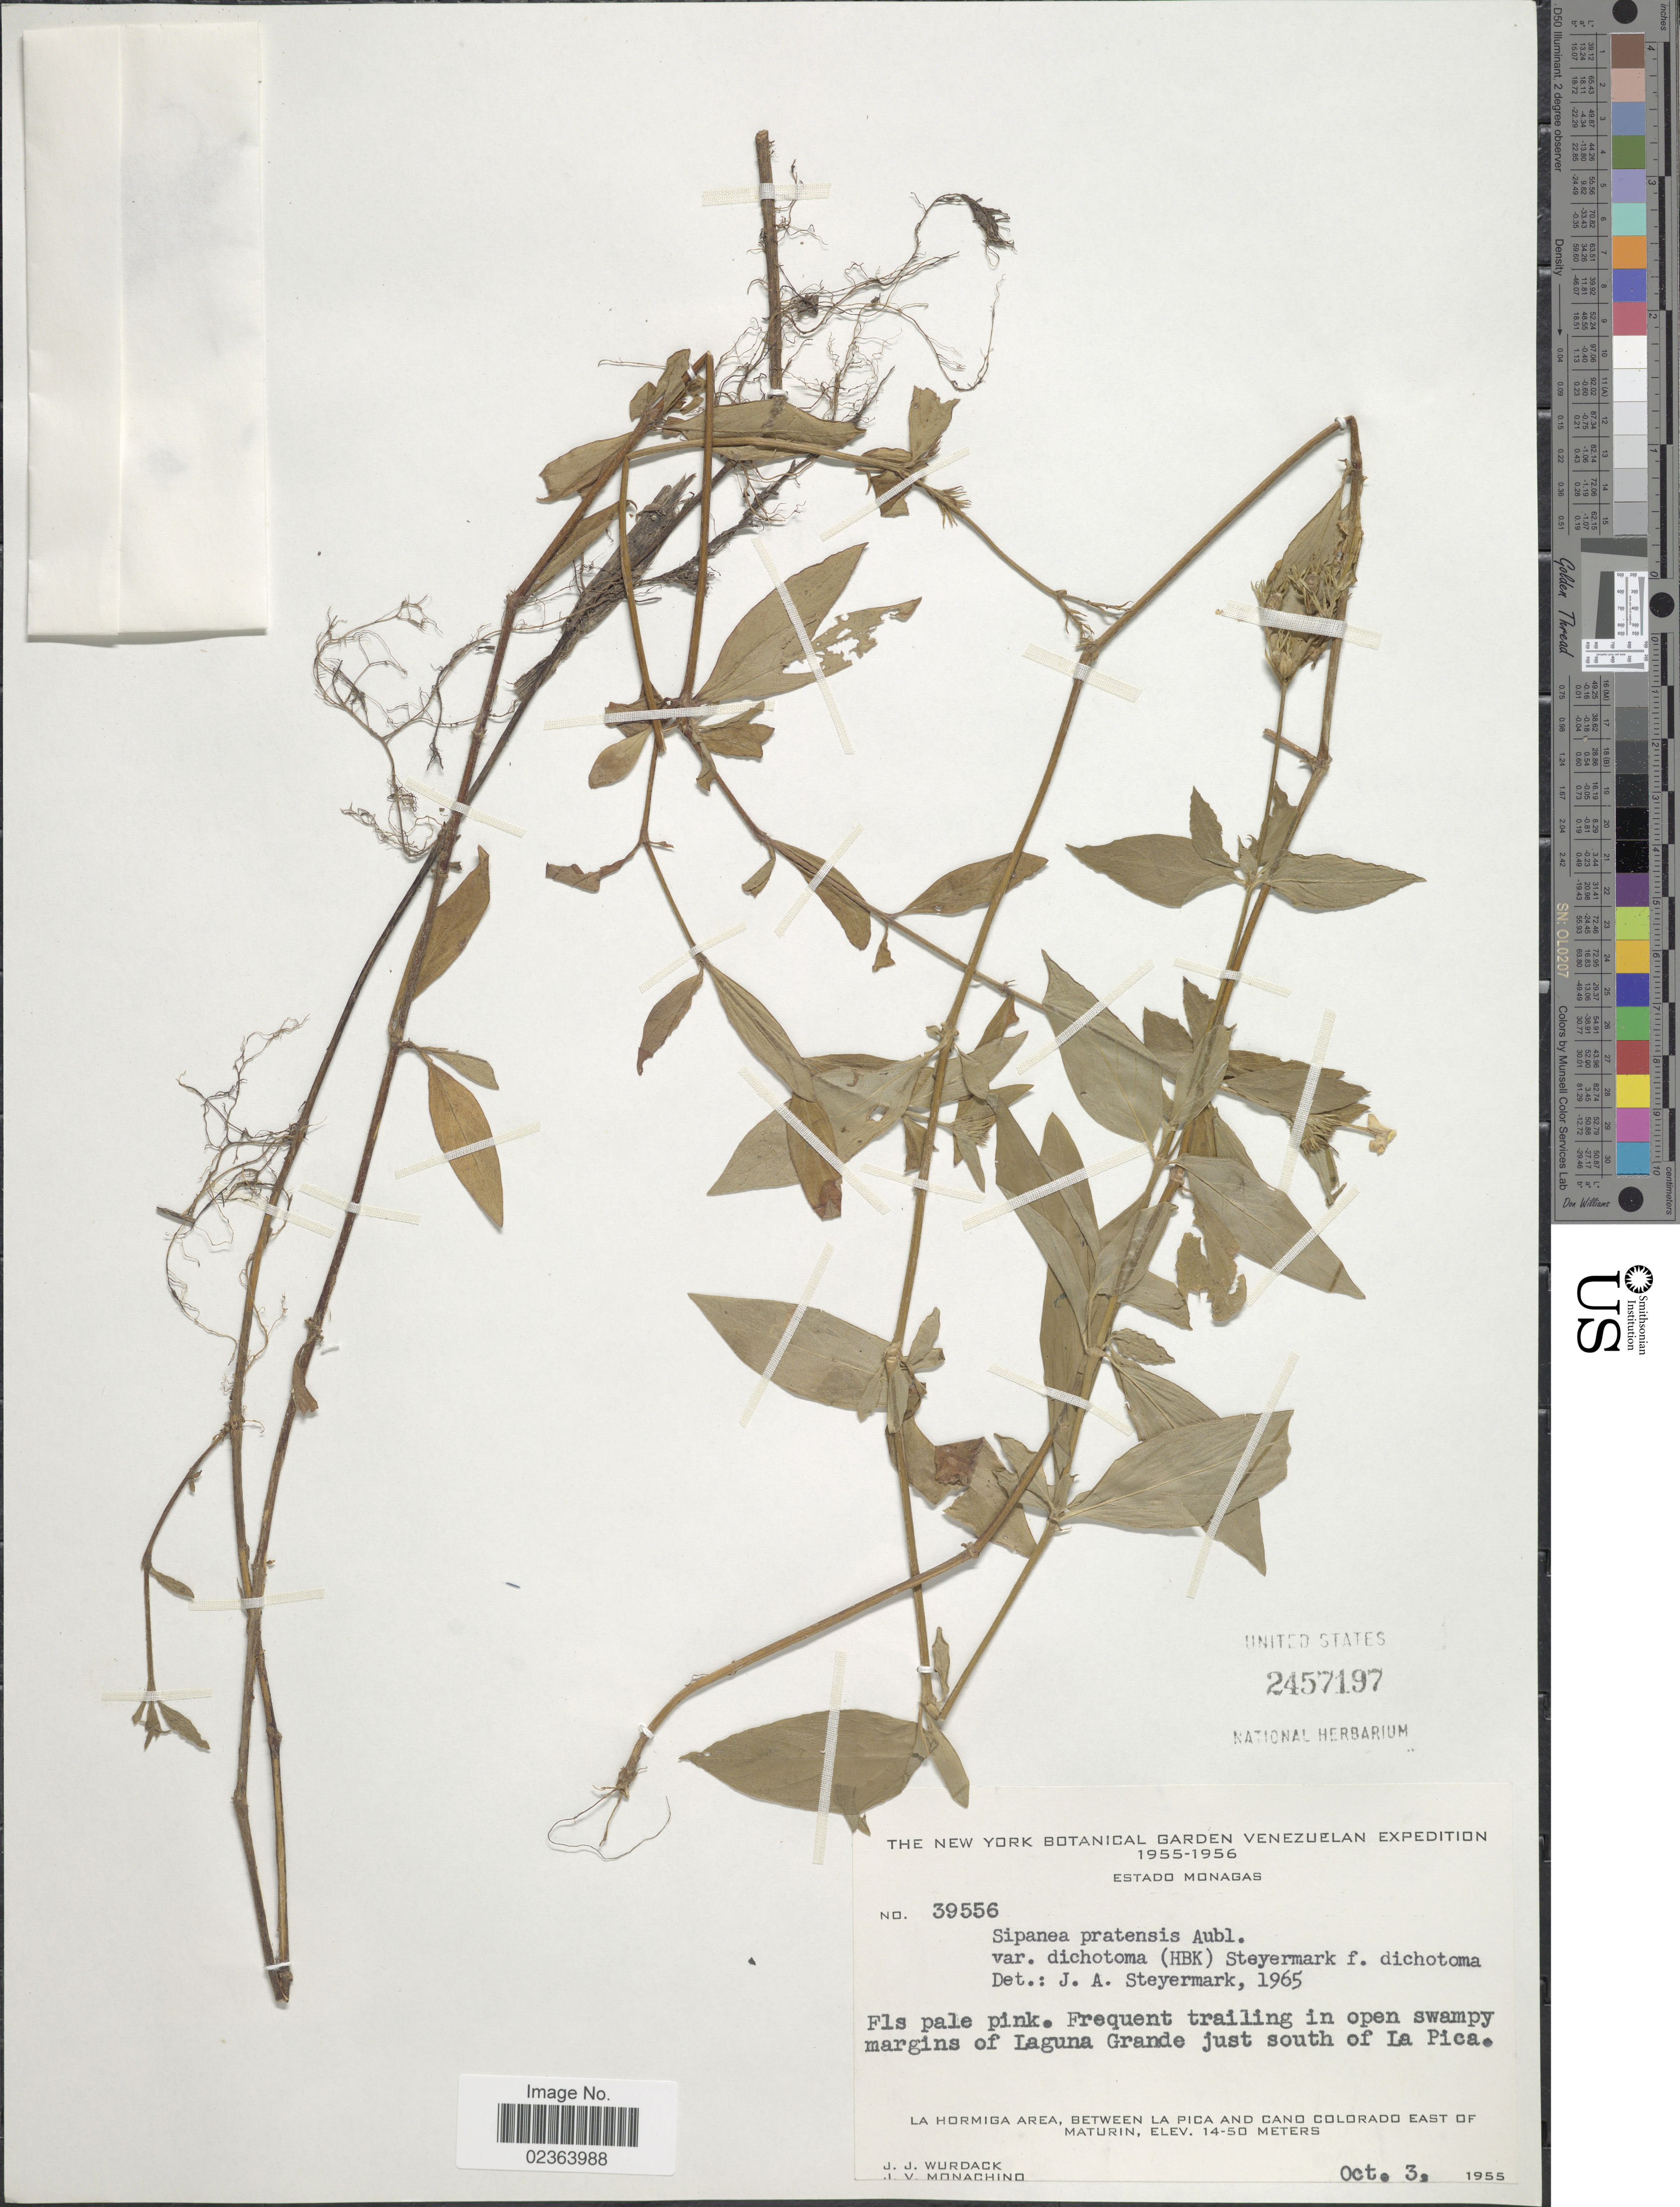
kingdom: Plantae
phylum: Tracheophyta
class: Magnoliopsida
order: Gentianales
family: Rubiaceae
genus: Sipanea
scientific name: Sipanea pratensis var. dichotoma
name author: (Kunth) Steyerm.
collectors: J. J. Wurdack & J. V. Monachino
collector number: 39556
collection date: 1955-10-03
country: Venezuela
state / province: Monagas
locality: Margins of Laguna Grande just south of La Pica, La Hormiga Area, between La Pica and Cano Colorado East of Maturin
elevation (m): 14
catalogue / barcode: US 2457197